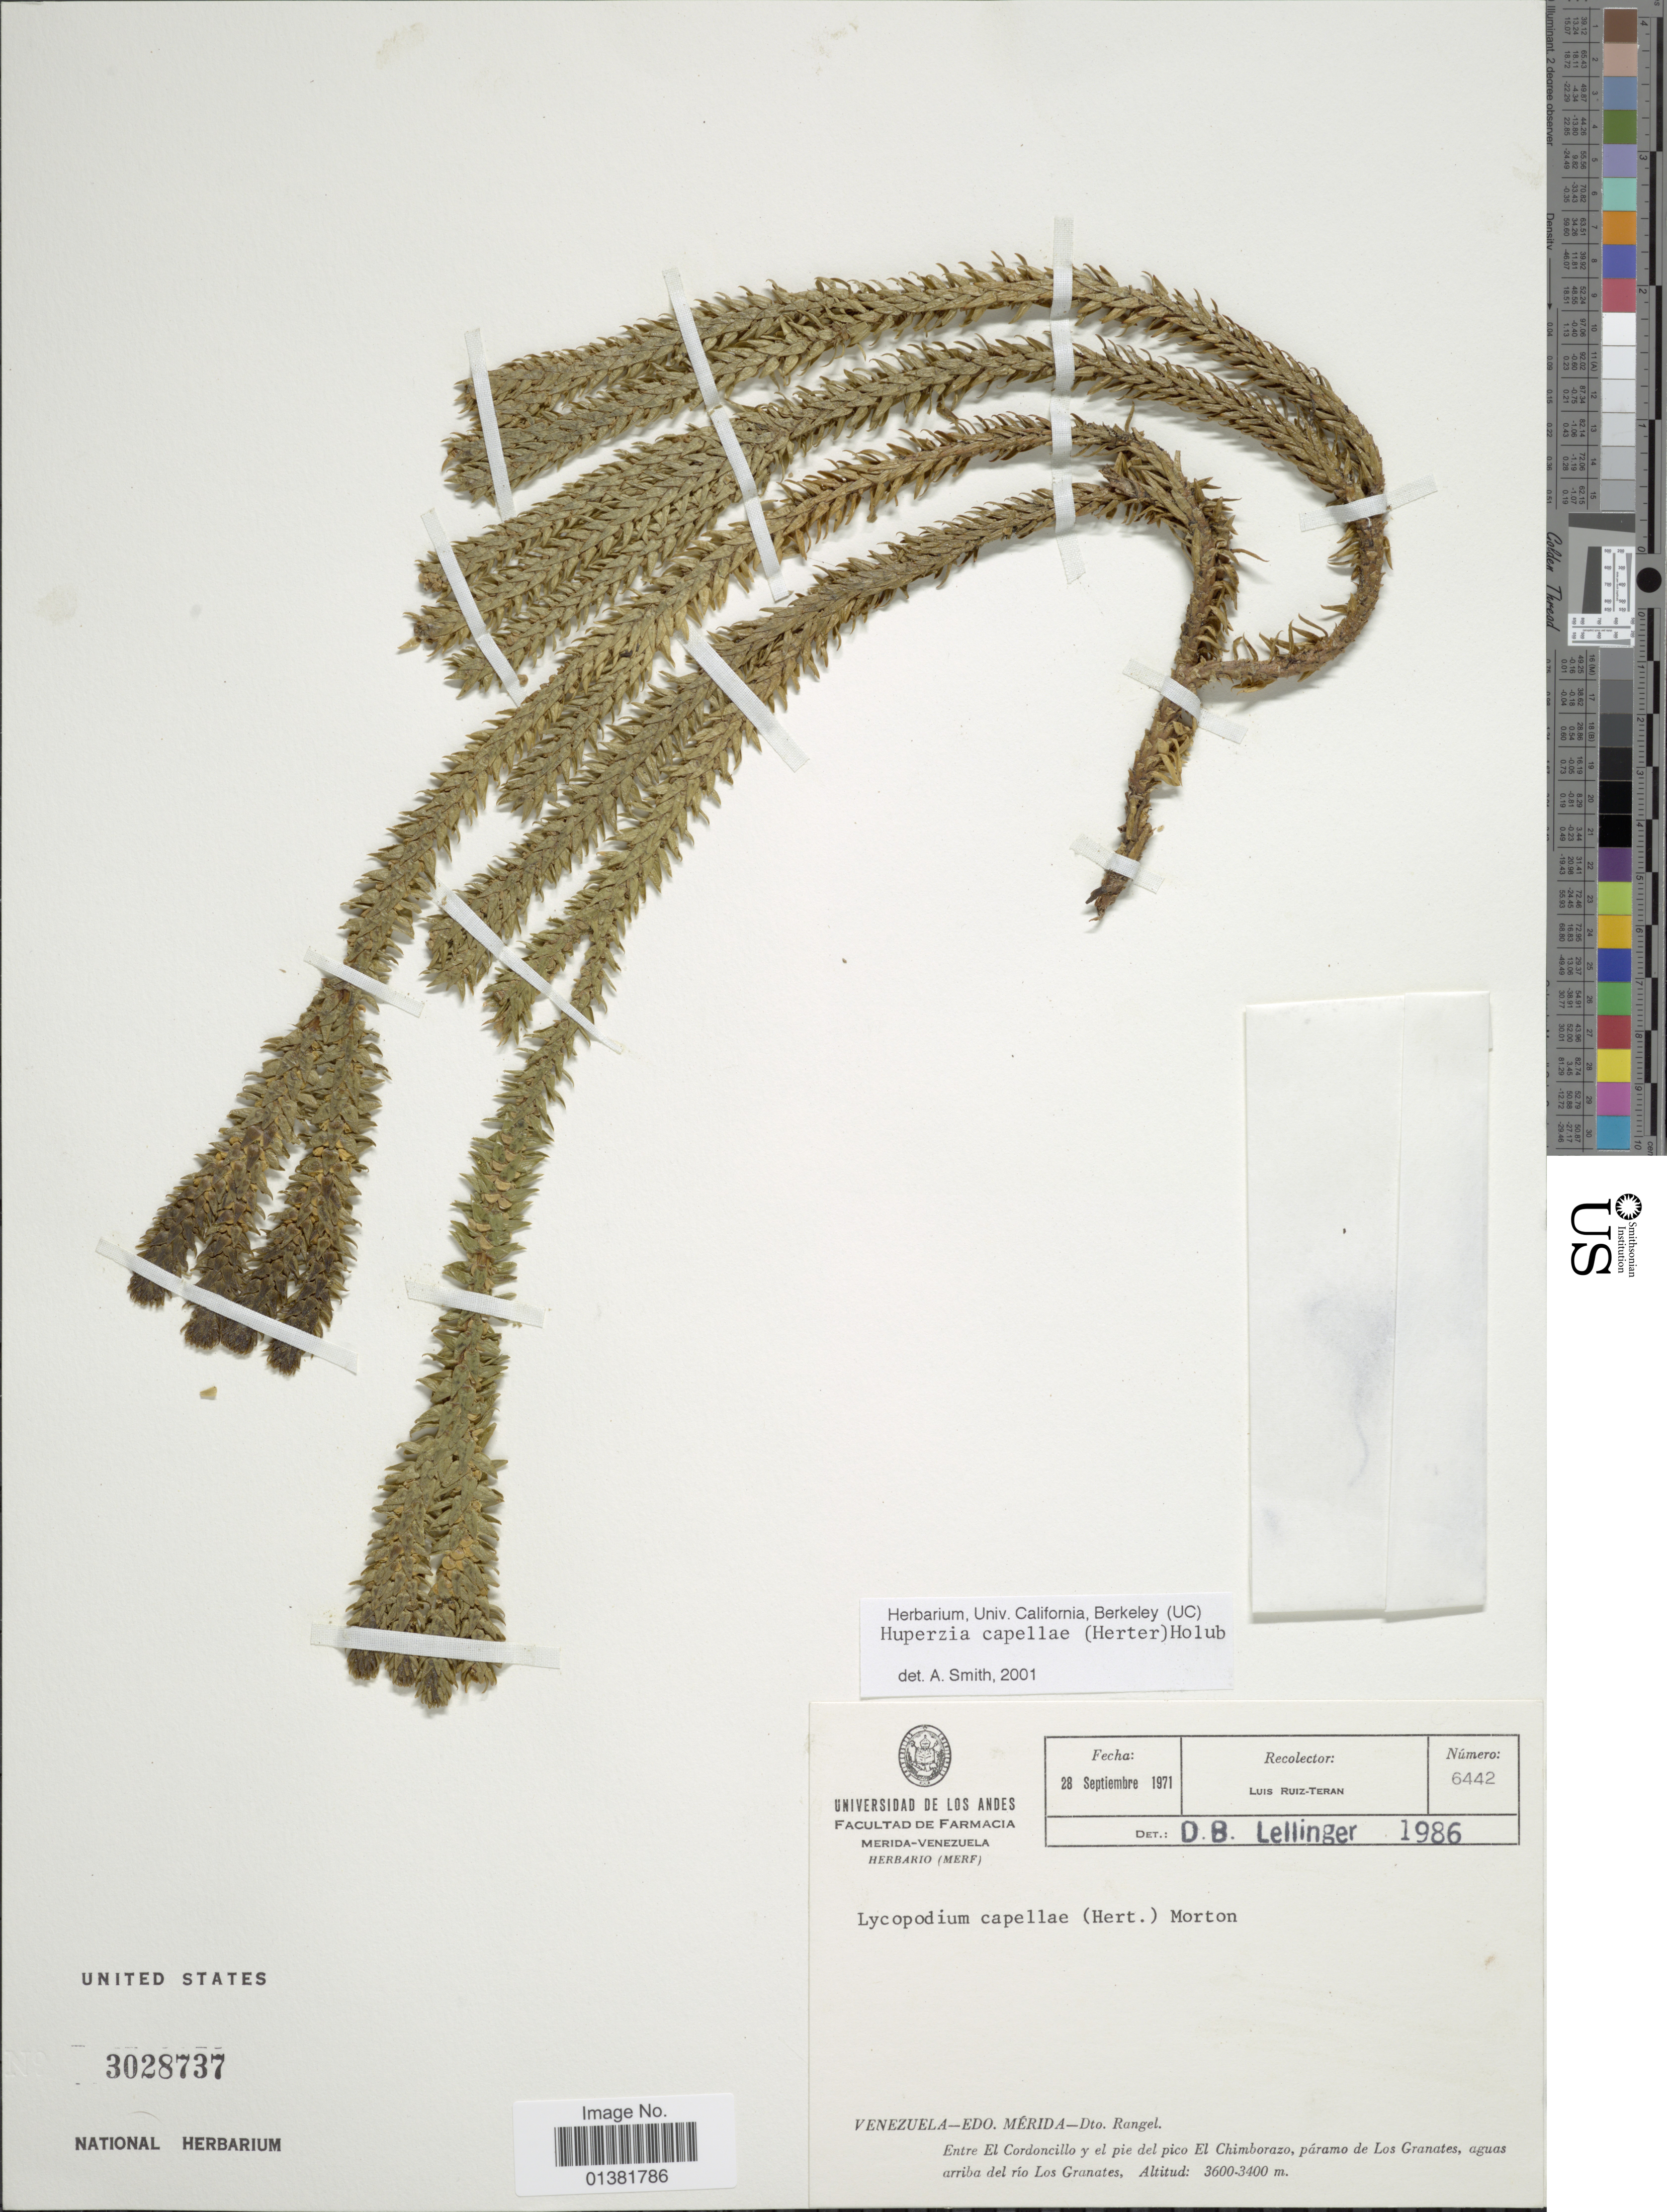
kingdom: Plantae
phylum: Tracheophyta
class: Lycopodiopsida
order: Lycopodiales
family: Lycopodiaceae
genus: Phlegmariurus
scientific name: Phlegmariurus capellae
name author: (Herter) B. Øllg.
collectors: L. E. Ruíz-Terán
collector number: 6442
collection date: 1971-09-28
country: Venezuela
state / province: Mérida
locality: Dto. Rangel, Entre El Codroncillo y el pie del pico El Chimborazo, páramo de Los Granates, aguas arriba del río Los Granates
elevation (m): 3400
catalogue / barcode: US 3028737